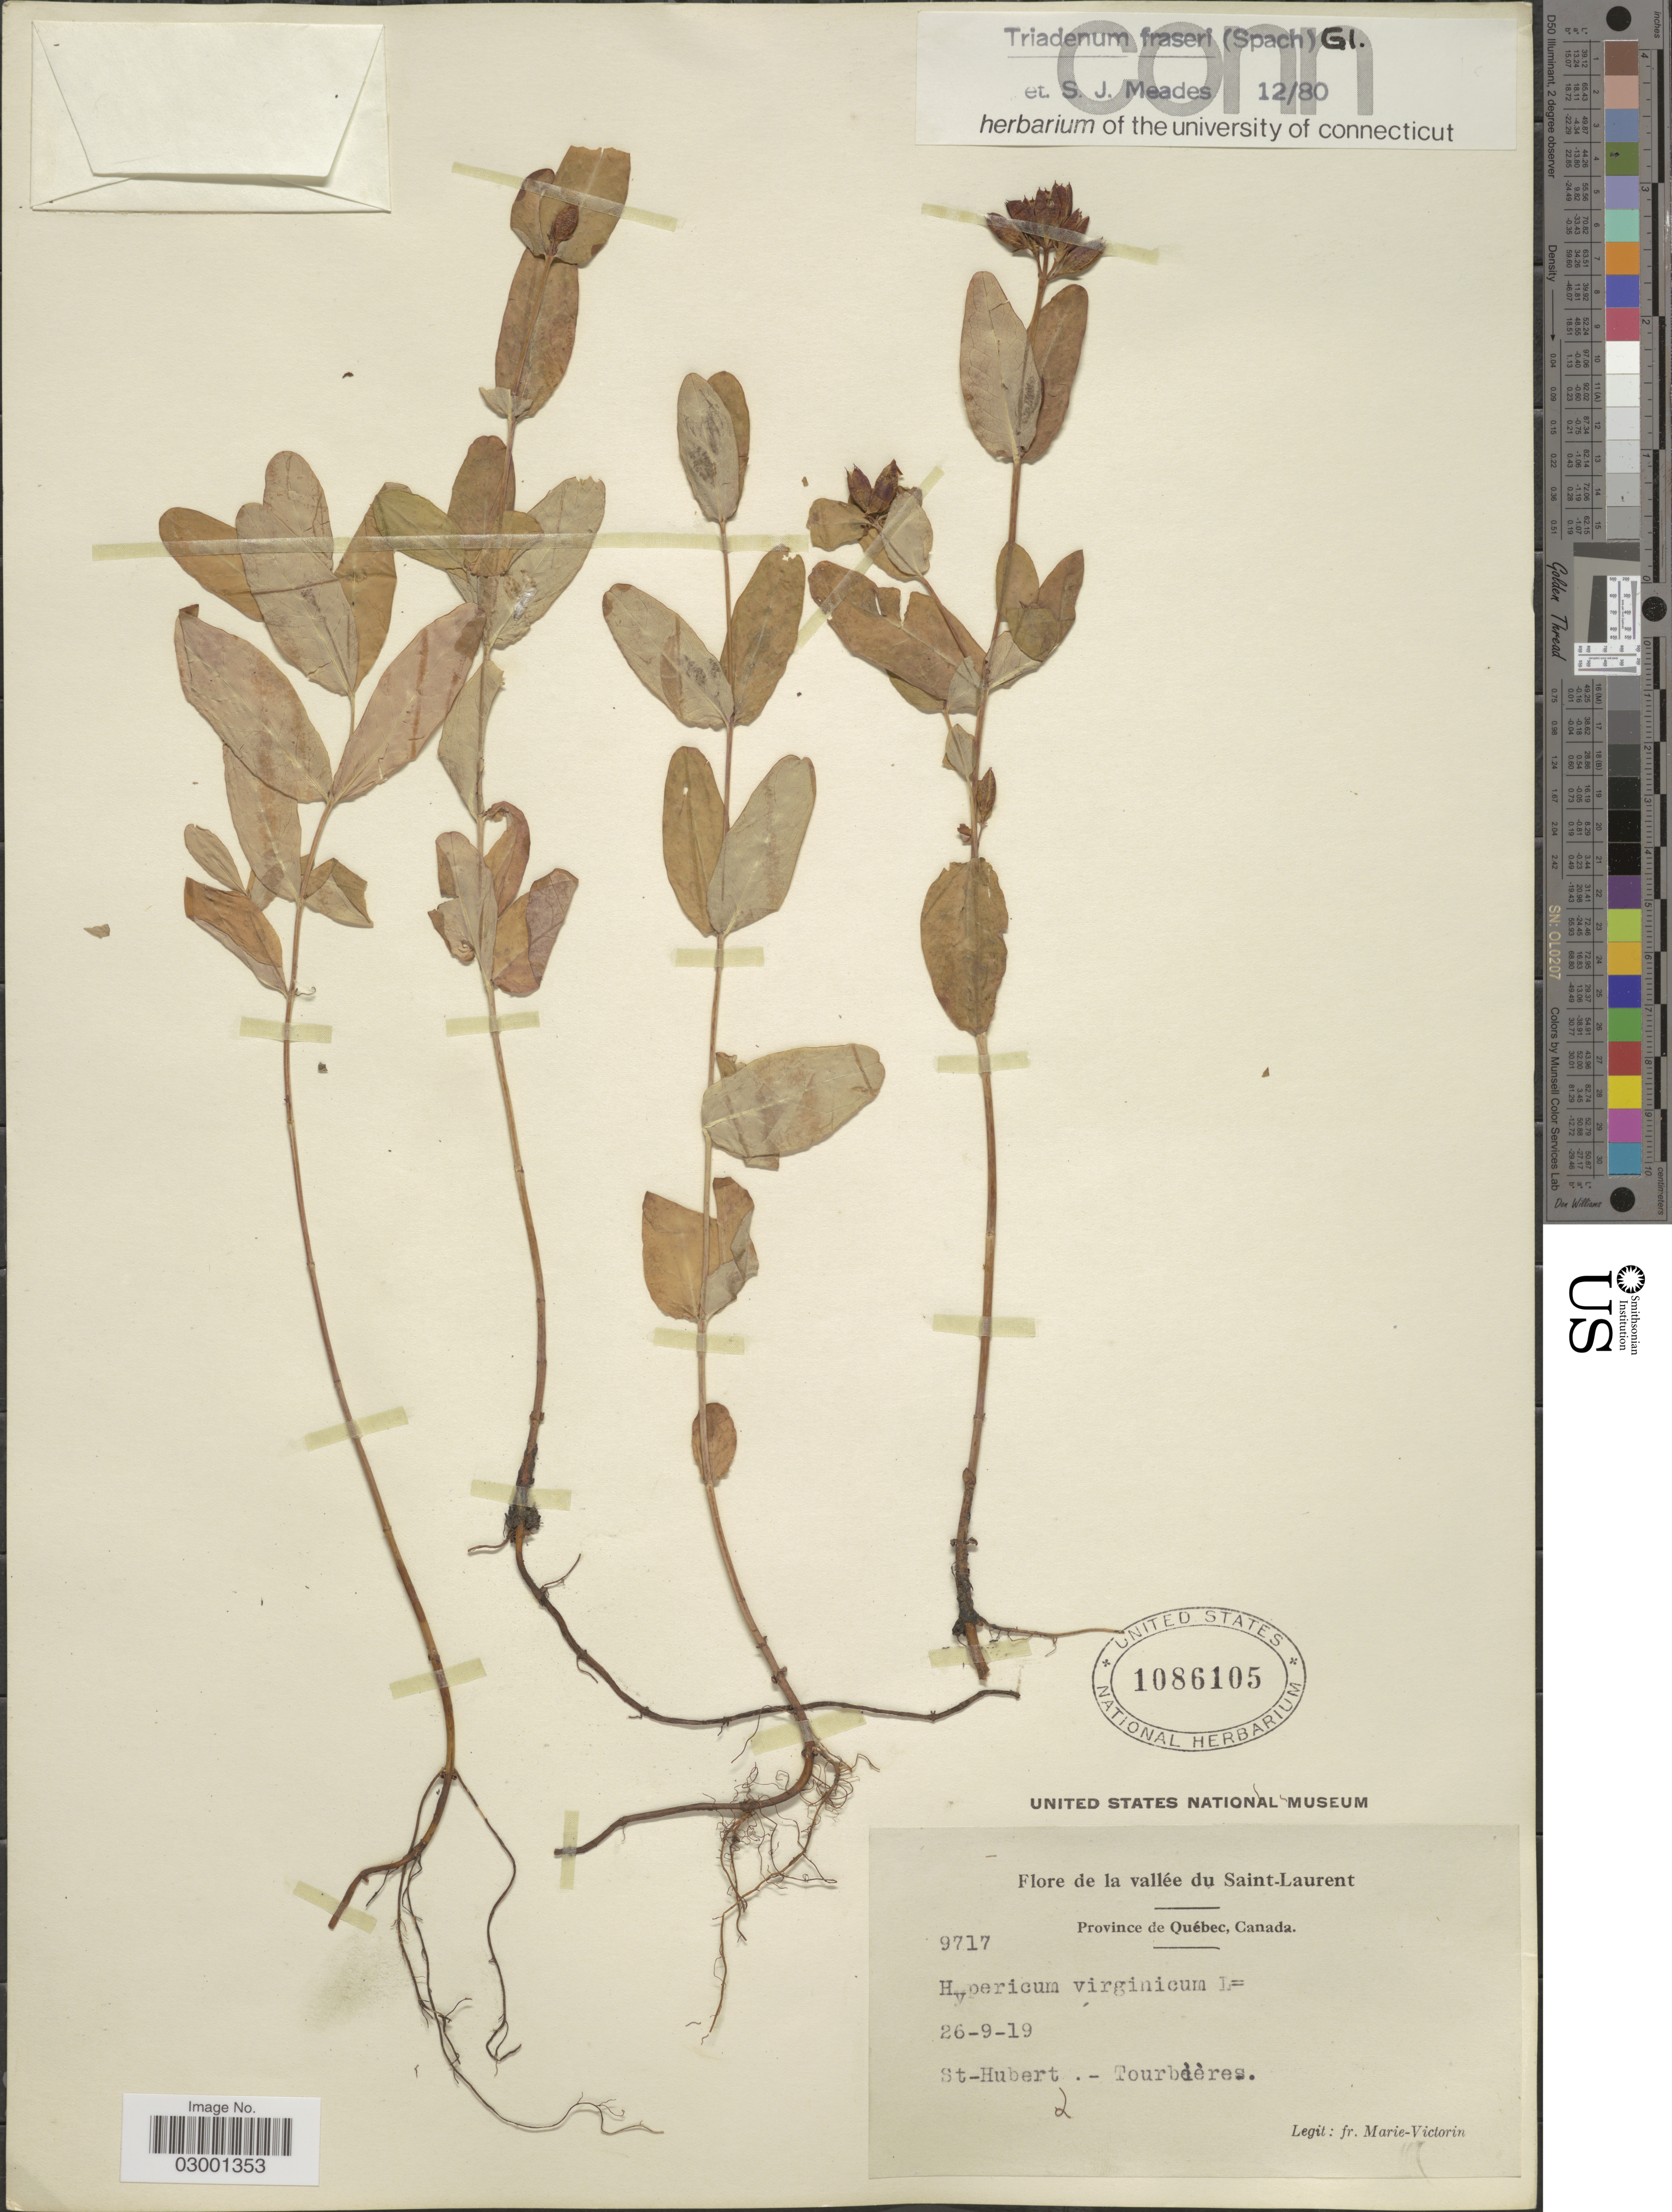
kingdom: Plantae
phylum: Tracheophyta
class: Magnoliopsida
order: Malpighiales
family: Hypericaceae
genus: Hypericum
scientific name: Hypericum fraseri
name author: Steud.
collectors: F. Marie-Victorin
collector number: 9717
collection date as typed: Transcribed d/m/y: 26/9/19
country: Canada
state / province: Quebec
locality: De la vallée du Saint-Laurent. St-Hubert - Tourbières.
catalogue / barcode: US 1086105